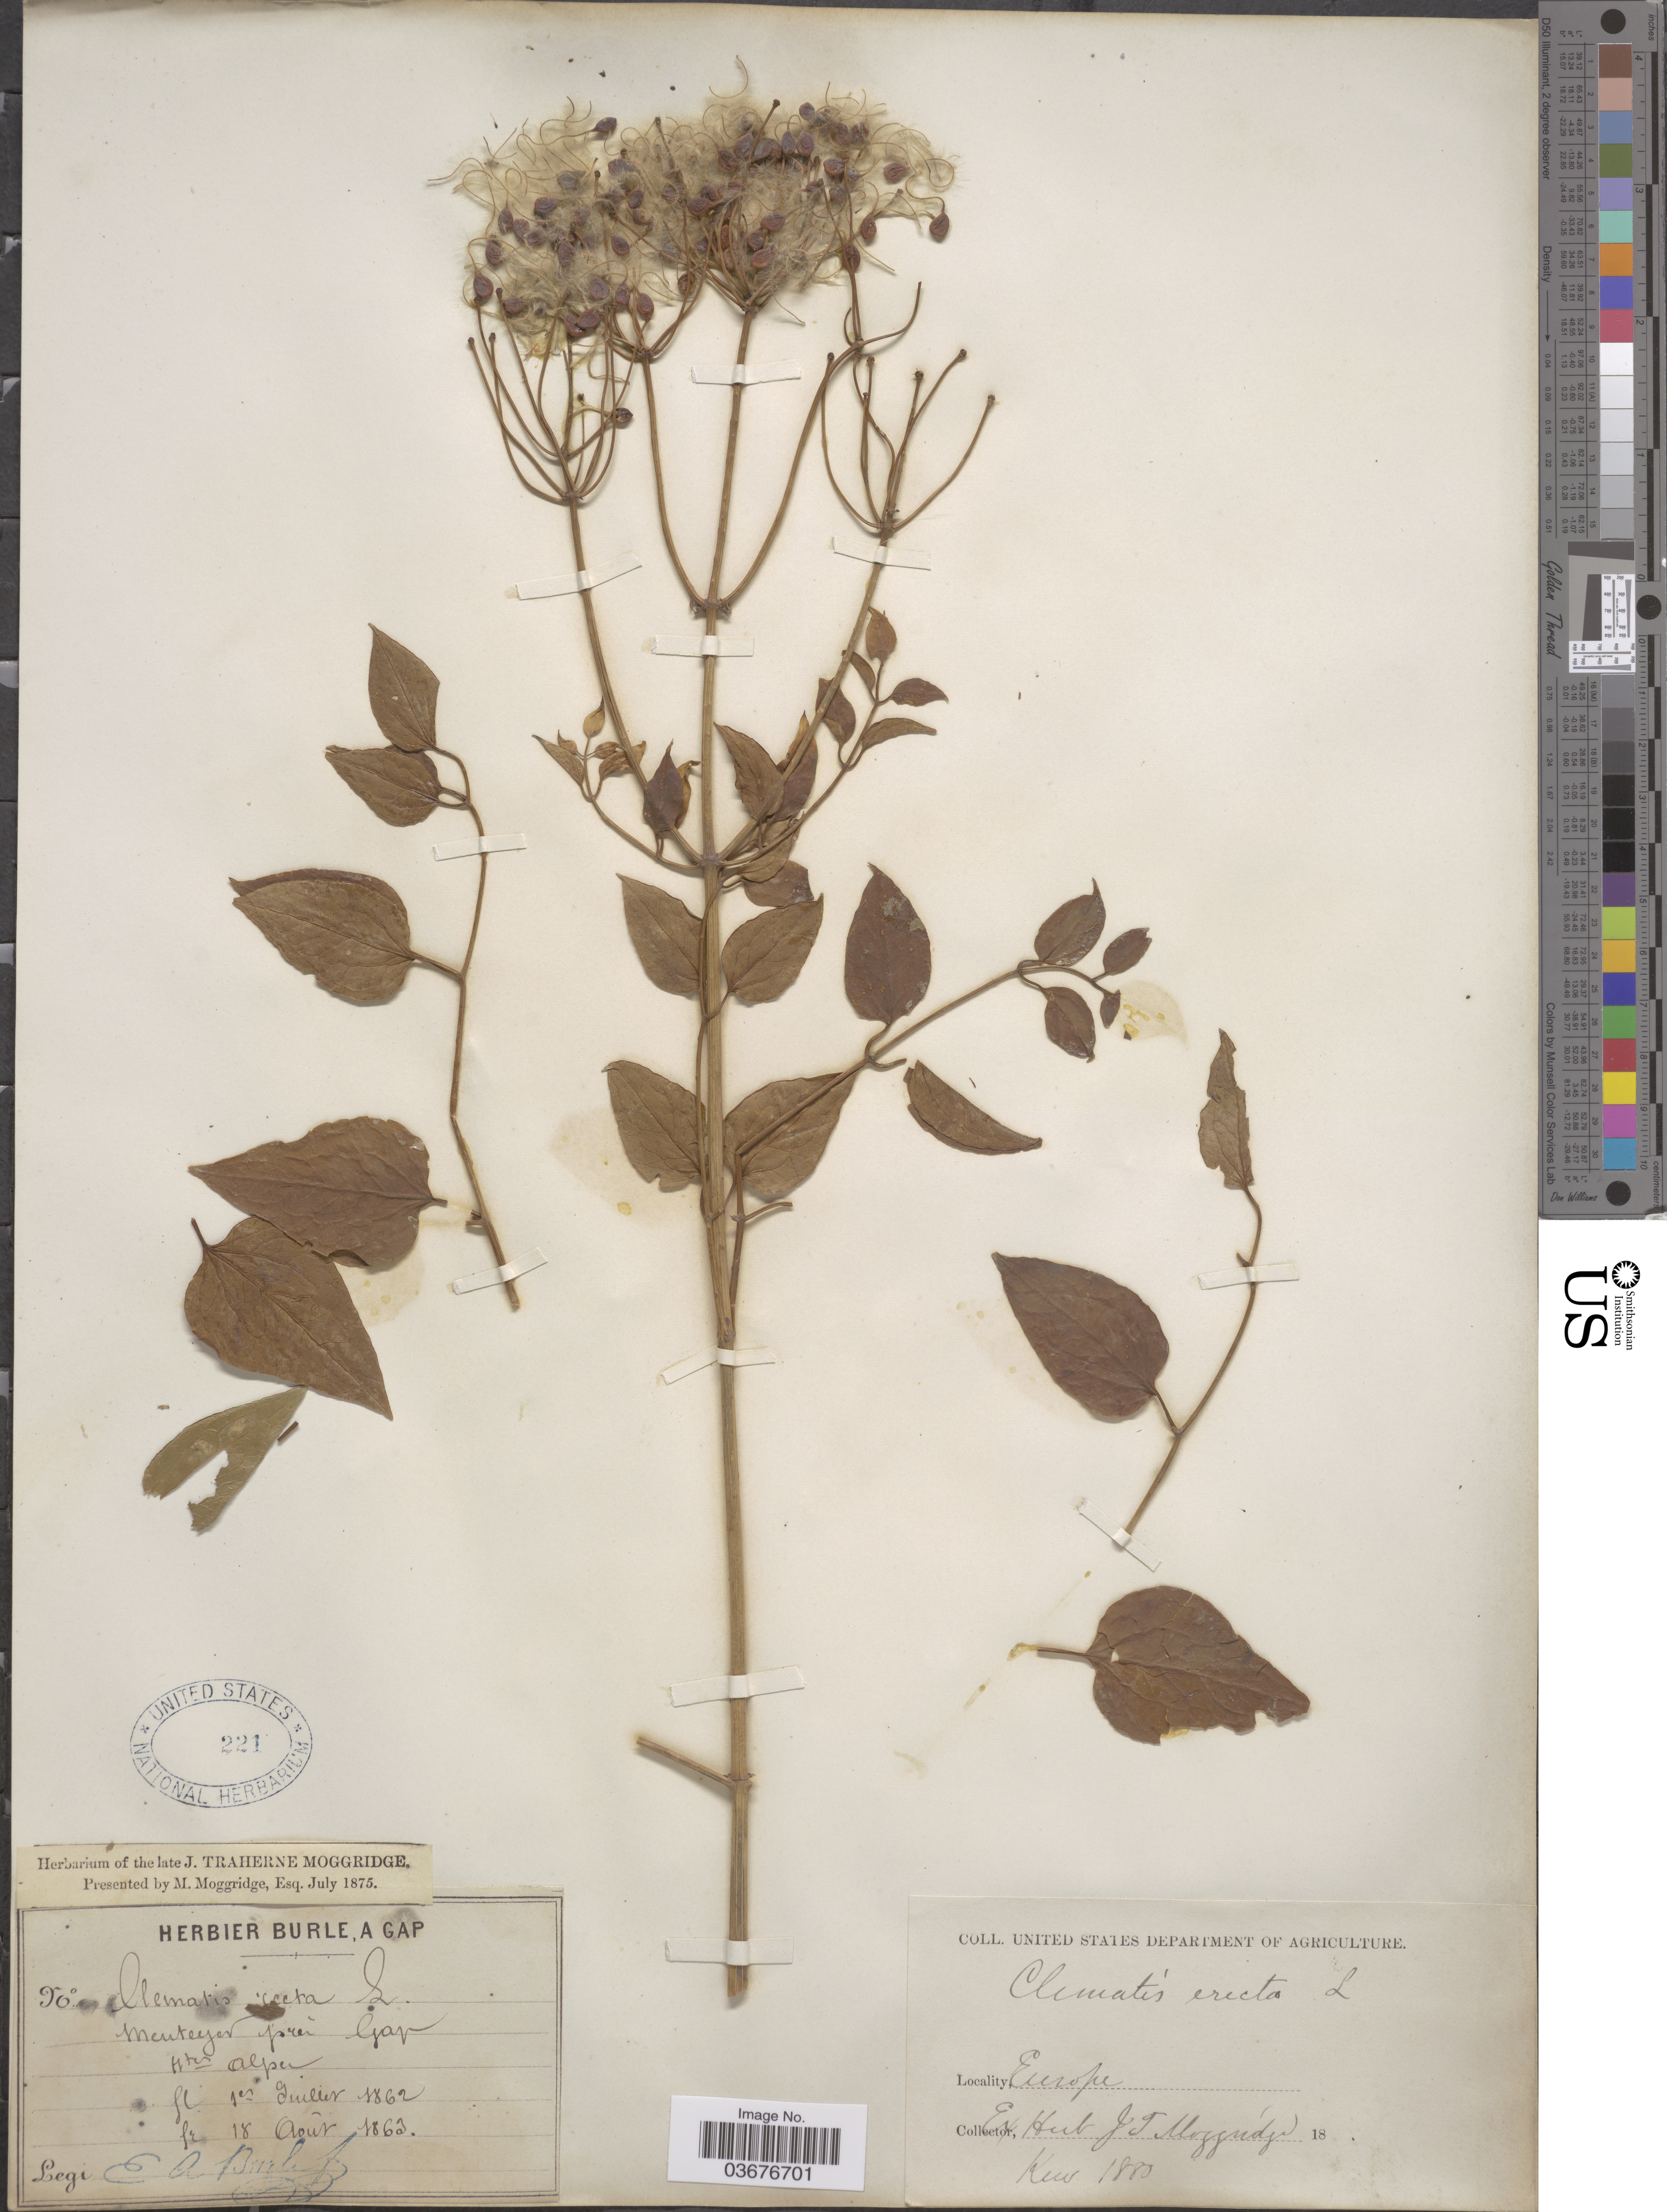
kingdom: Plantae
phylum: Tracheophyta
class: Magnoliopsida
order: Ranunculales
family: Ranunculaceae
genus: Clematis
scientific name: Clematis recta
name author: L.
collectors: E. Burle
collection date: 1862-07-01/1863-08-18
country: France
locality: Europe, Manteyer prés Gap Hts Alpes.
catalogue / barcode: US 221